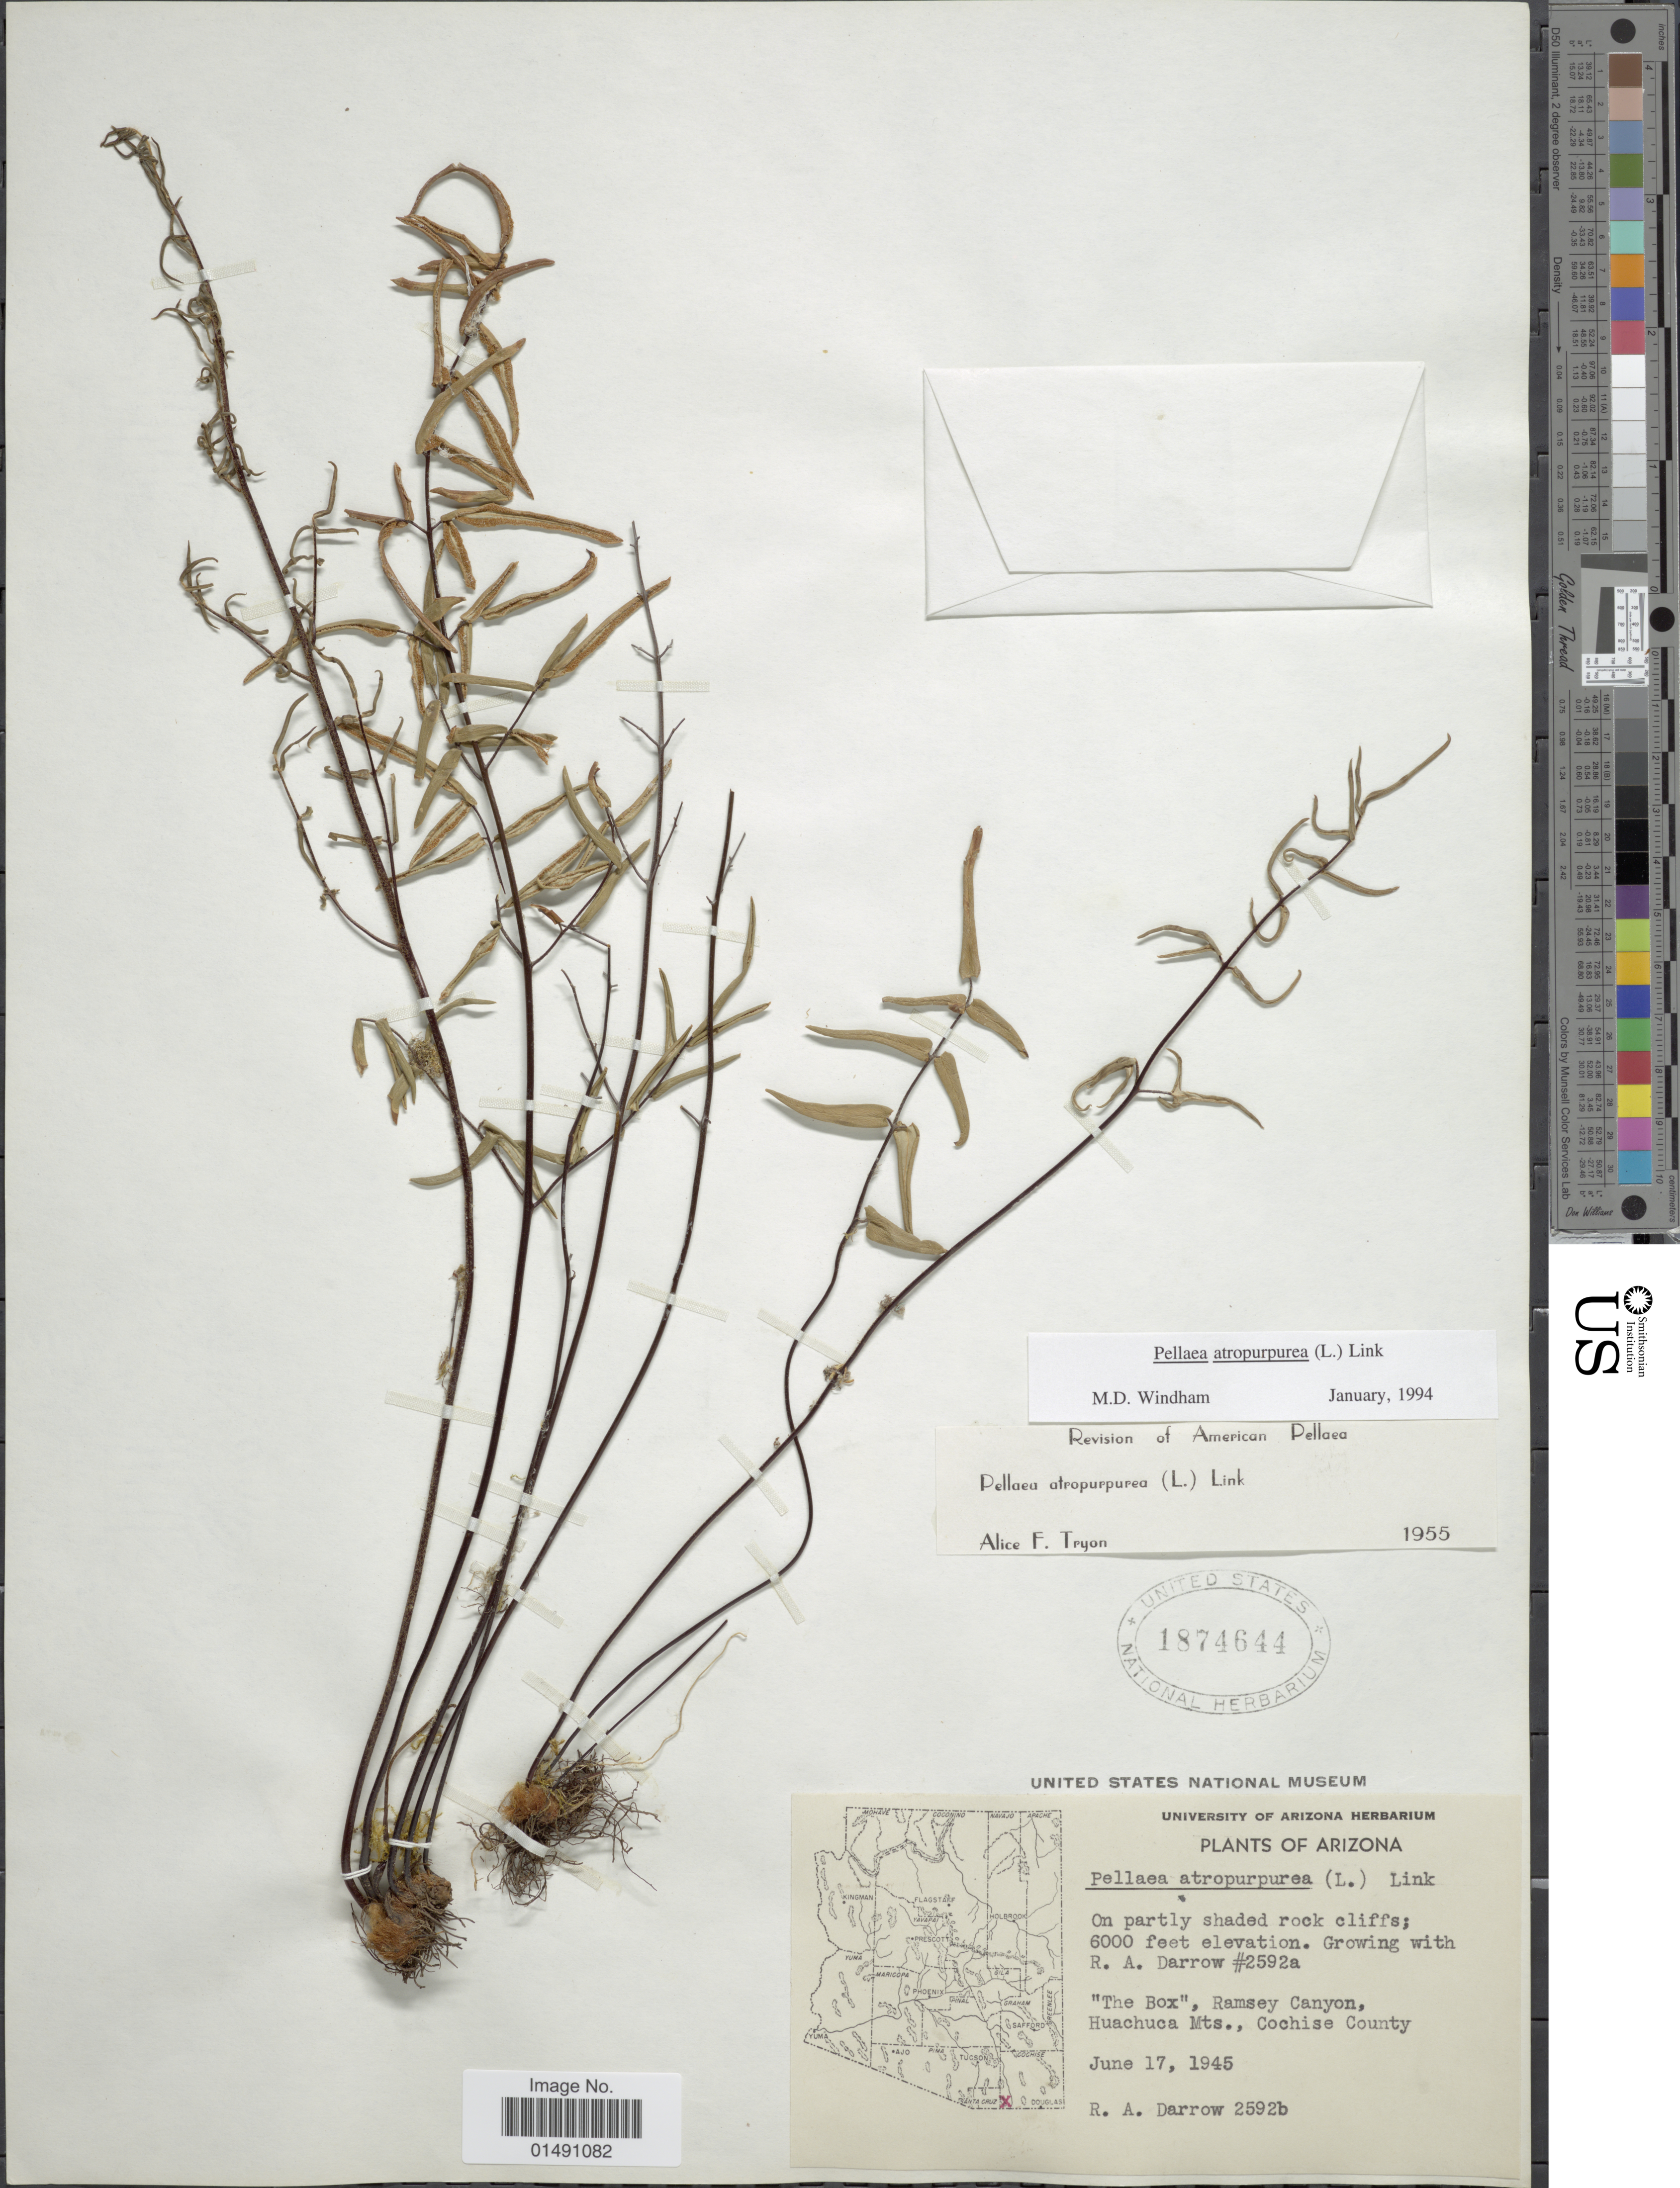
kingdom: Plantae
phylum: Tracheophyta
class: Polypodiopsida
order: Polypodiales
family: Pteridaceae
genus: Pellaea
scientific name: Pellaea atropurpurea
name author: (L.) Link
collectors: R. A. Darrow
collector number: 2592b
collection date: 1945-06-17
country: United States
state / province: Arizona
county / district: Cochise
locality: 'The Box', Ramsey Canyon, Huachuca Mts.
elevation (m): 1829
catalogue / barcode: US 1874644